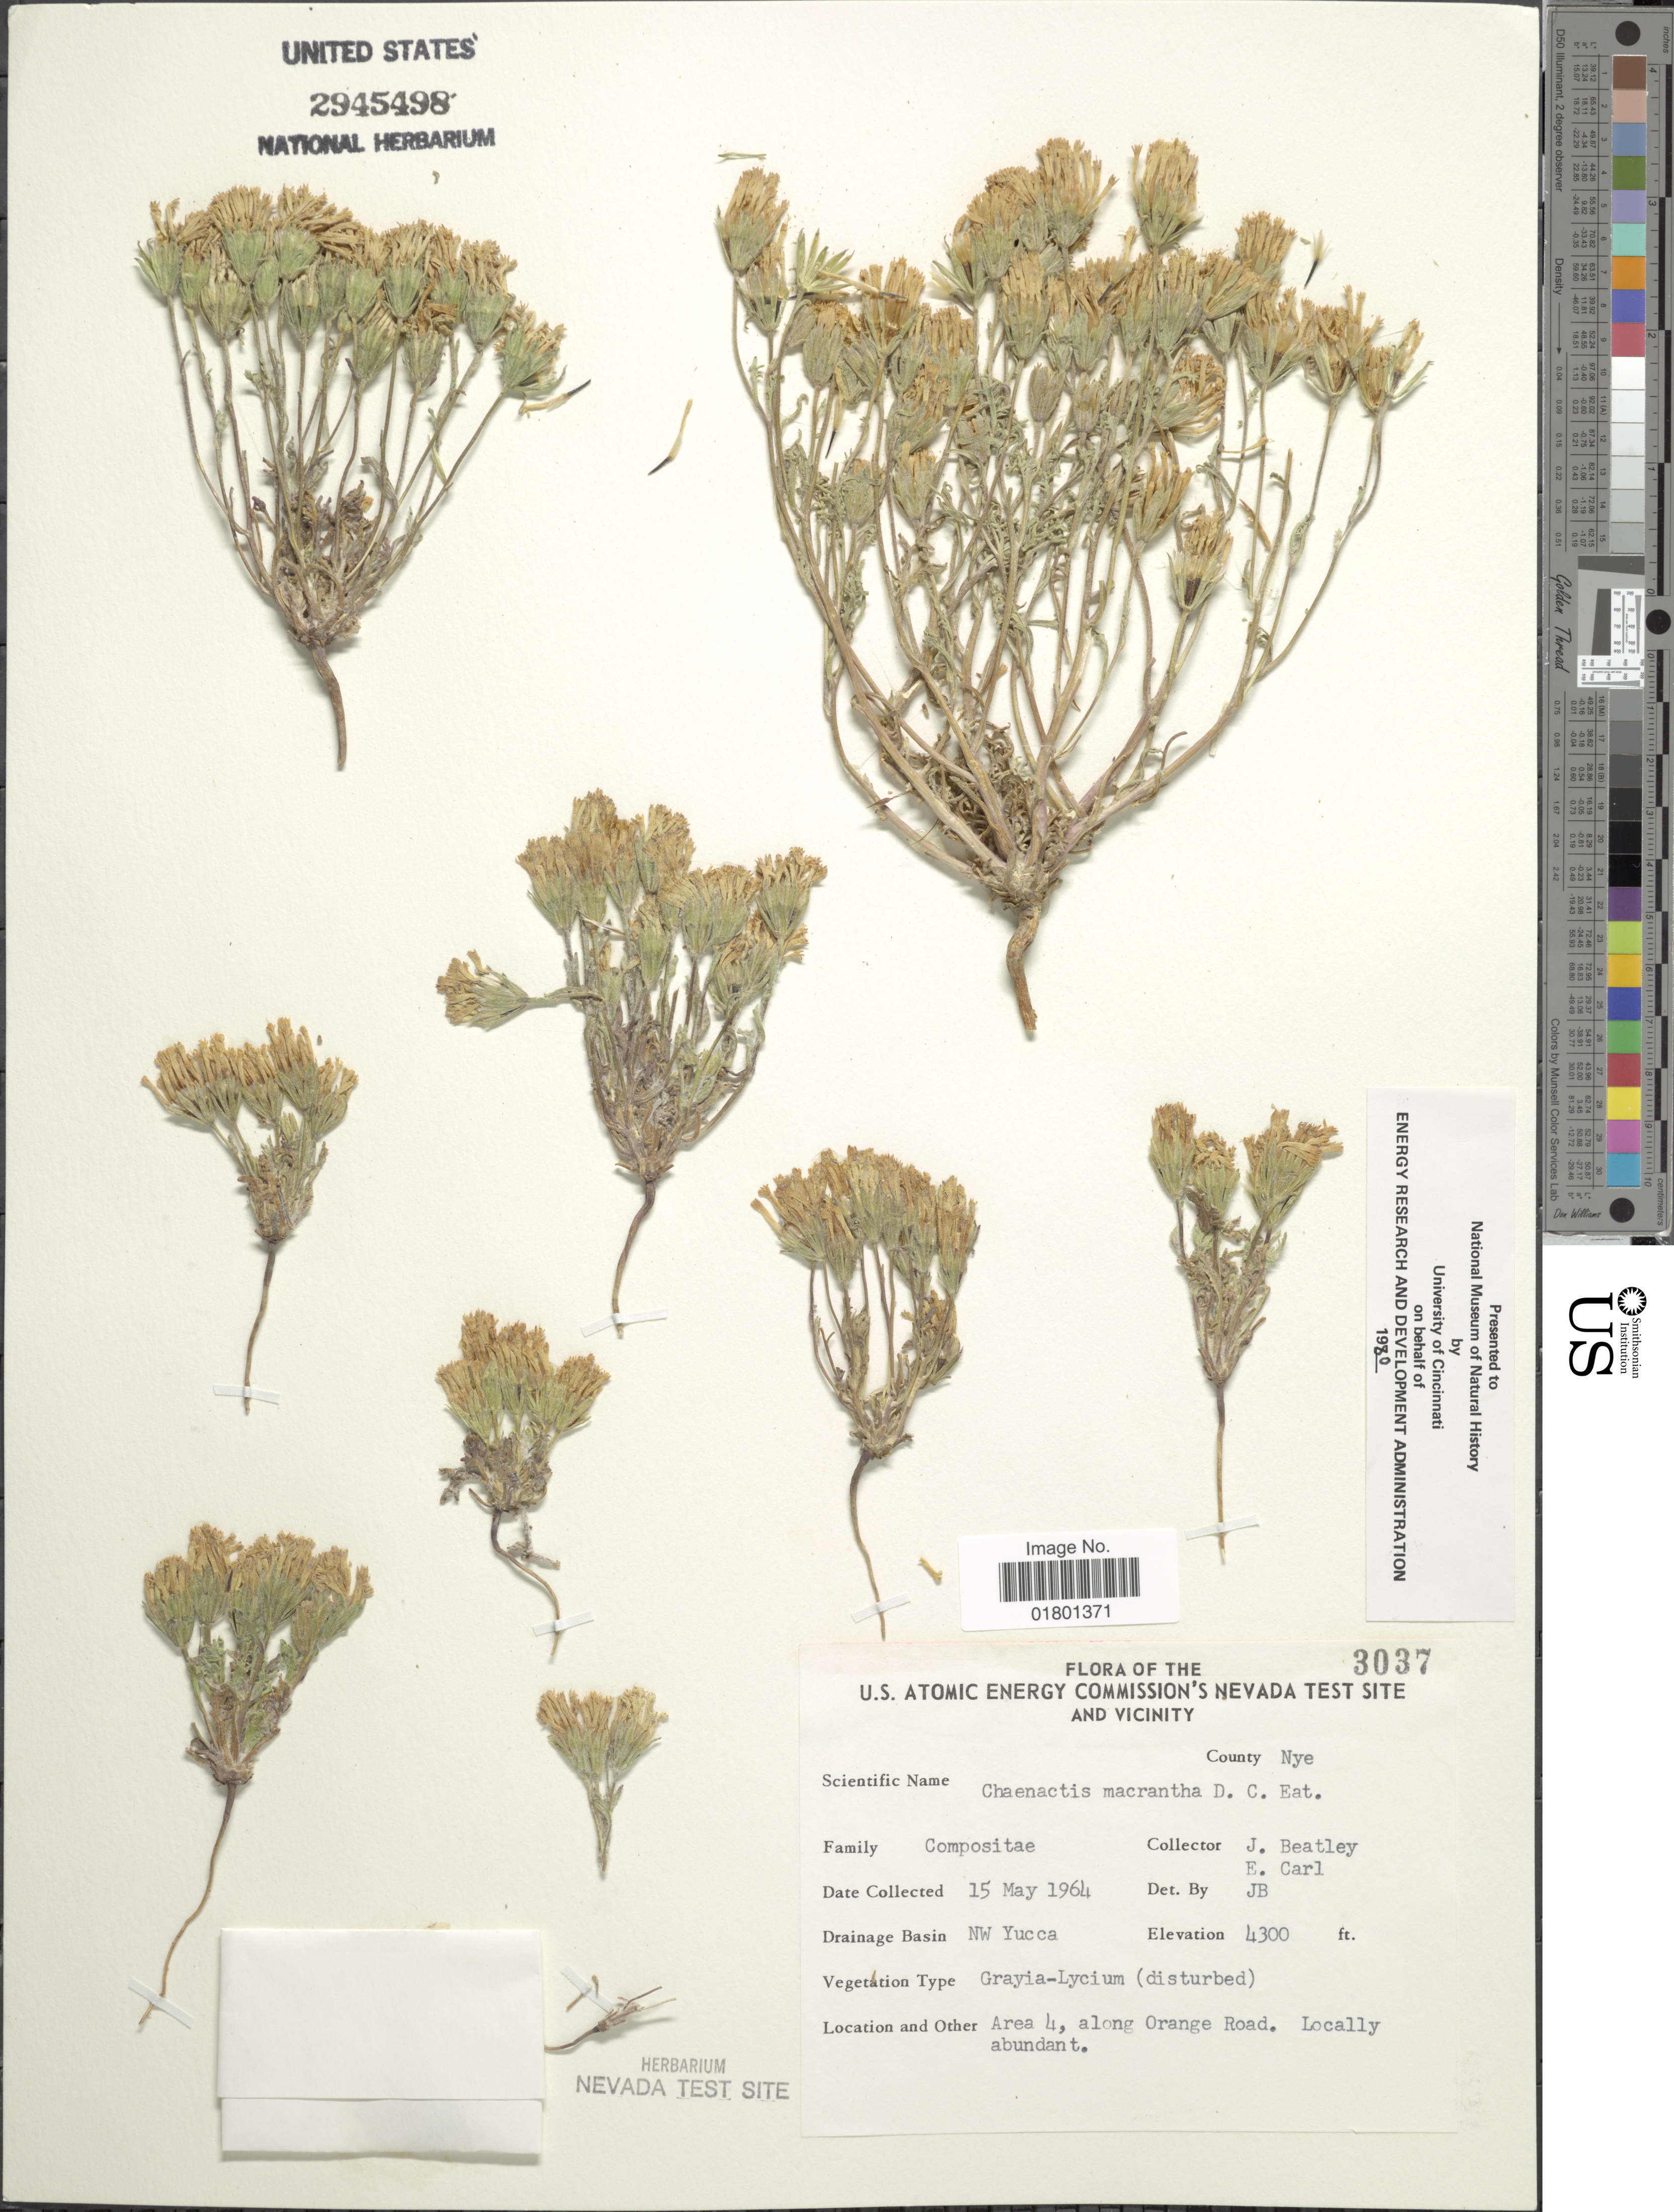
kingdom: Plantae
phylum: Tracheophyta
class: Magnoliopsida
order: Asterales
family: Asteraceae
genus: Chaenactis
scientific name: Chaenactis macrantha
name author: D.C. Eaton in C. King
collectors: J. C. Beatley & E. Carl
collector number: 3037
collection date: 1964-05-15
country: United States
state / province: Nevada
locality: U.S. Atomic Energy Commission's Nevada Test Site and Vicinity, County Nye, NW Yucca, Area 4, along Orange Road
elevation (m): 1311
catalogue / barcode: US 2945498